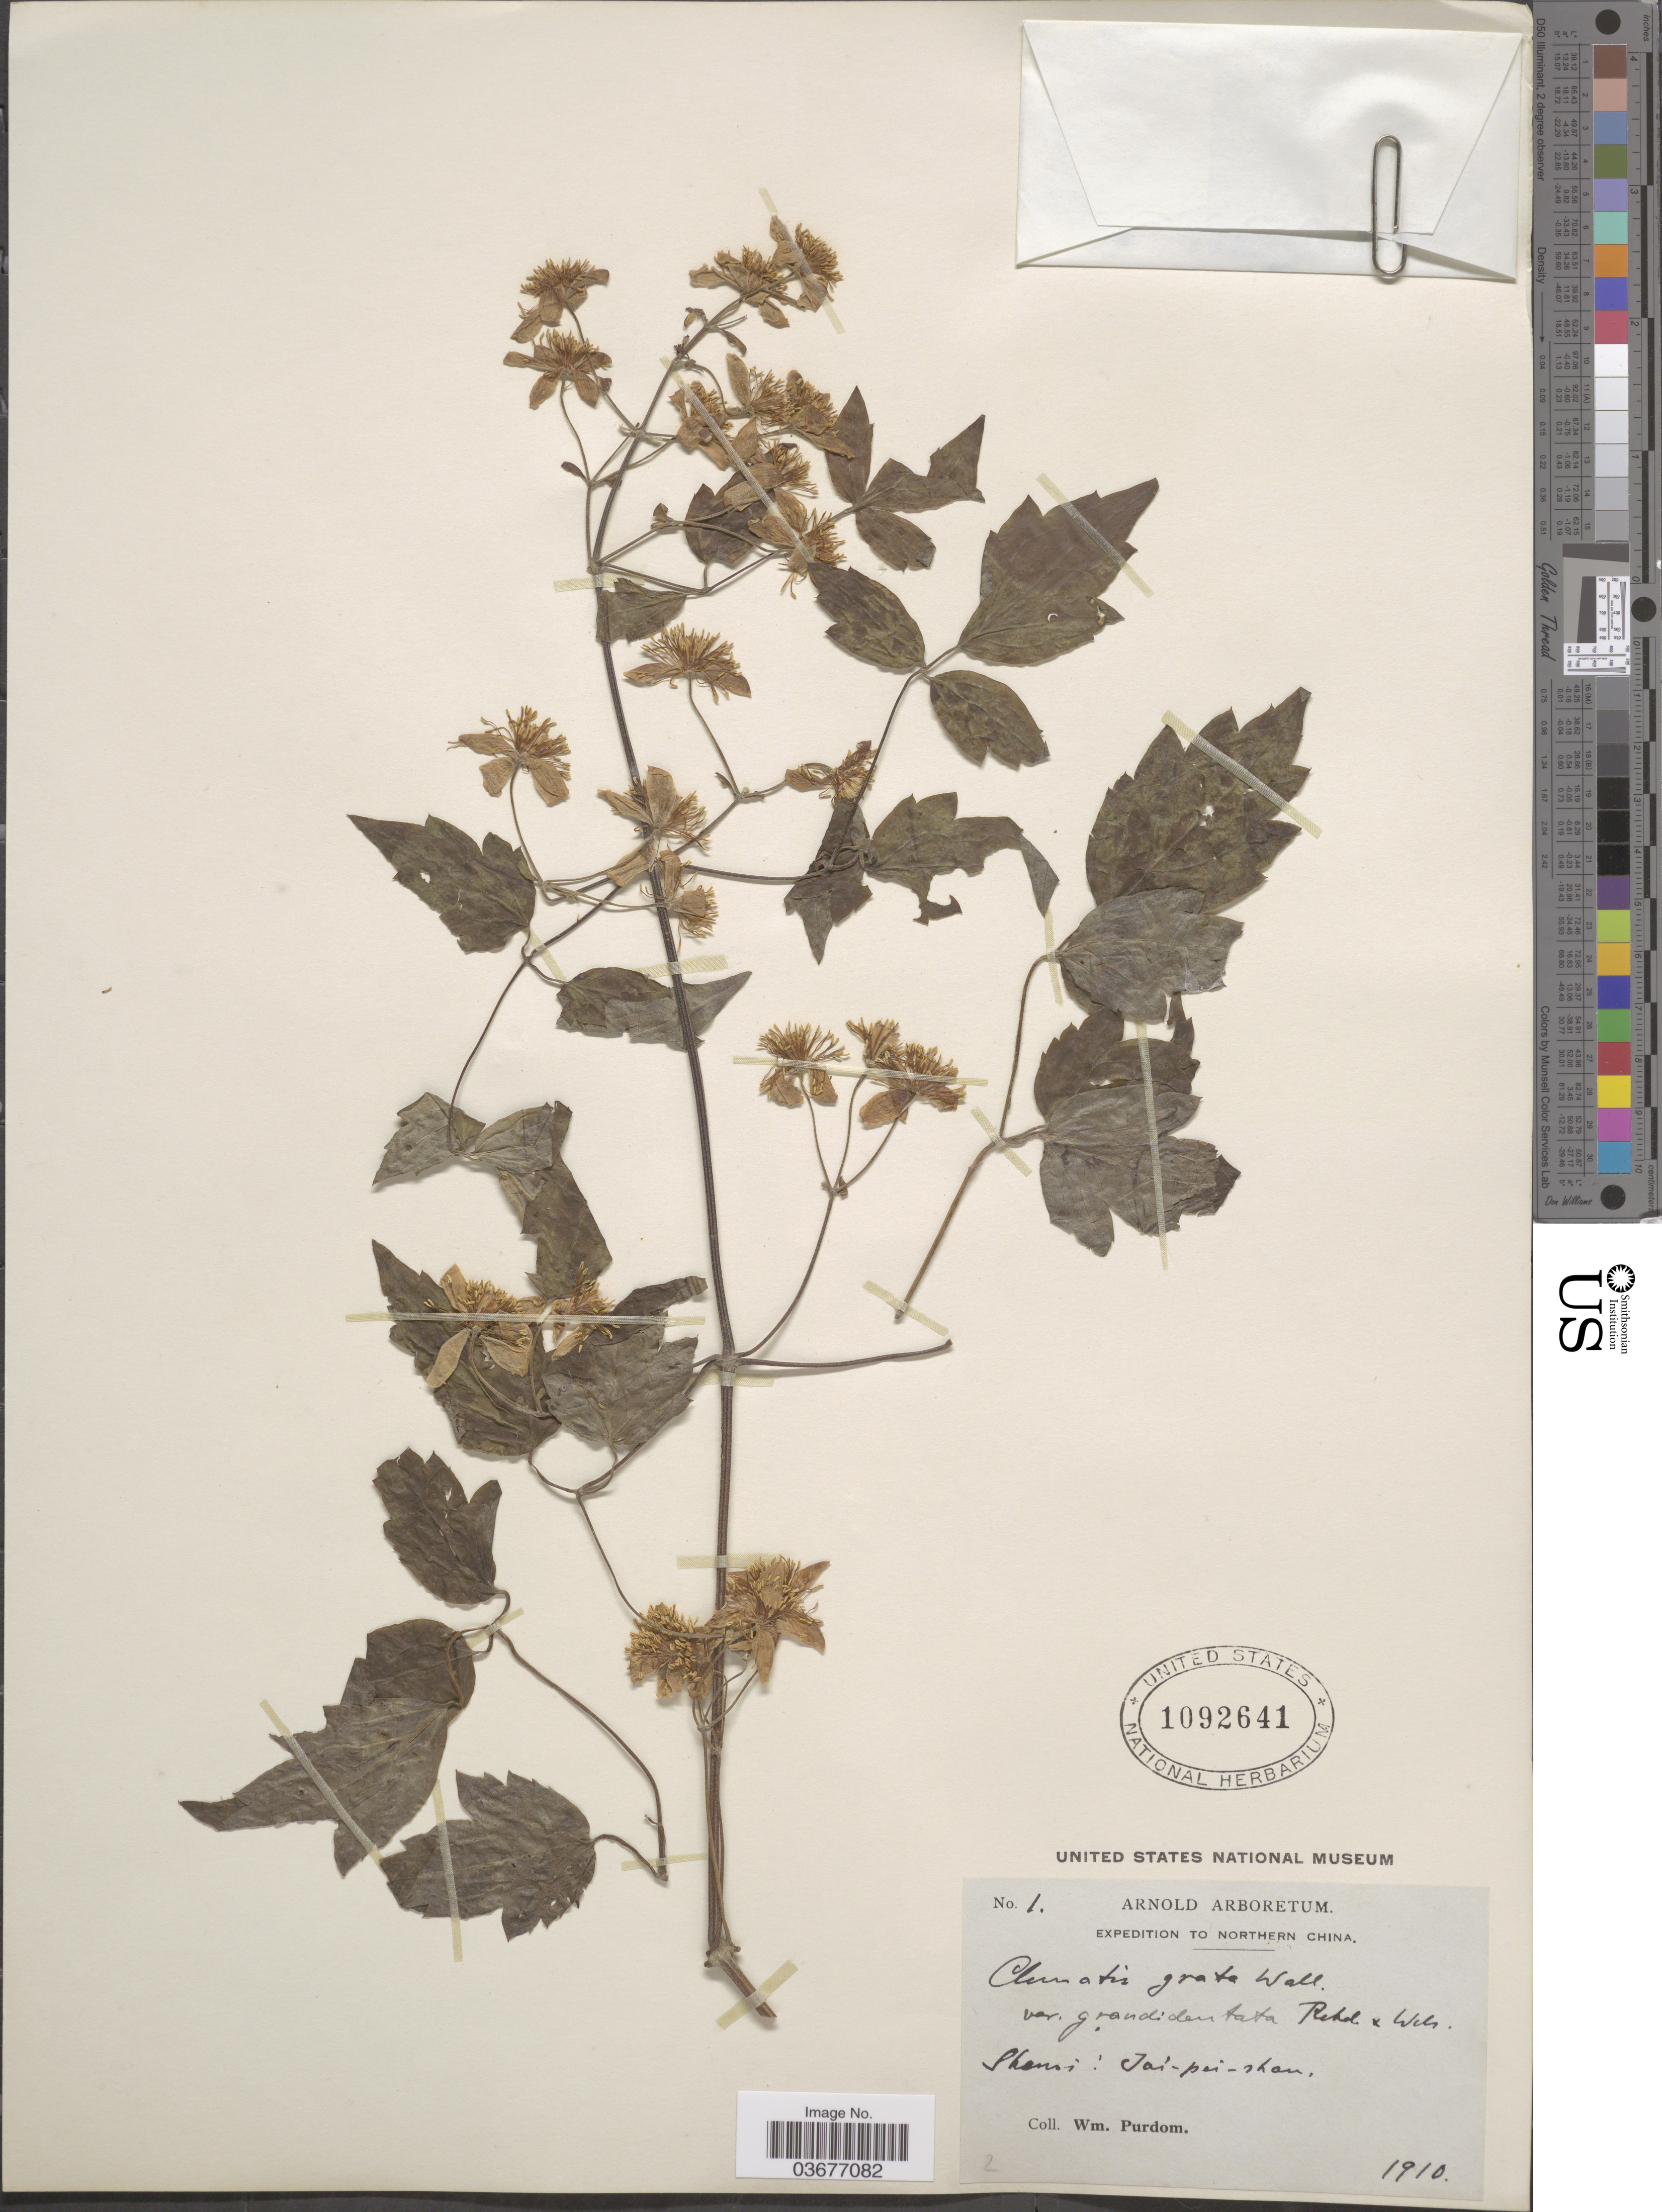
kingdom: Plantae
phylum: Tracheophyta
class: Magnoliopsida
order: Ranunculales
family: Ranunculaceae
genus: Clematis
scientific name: Clematis grata var. grandidentata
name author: Rehder & E.H. Wilson in Sarg.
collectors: W. Purdom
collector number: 1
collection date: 1910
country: China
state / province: Shaanxi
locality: Northern China. Shensi: Tai-pei-shan.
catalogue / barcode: US 1092641